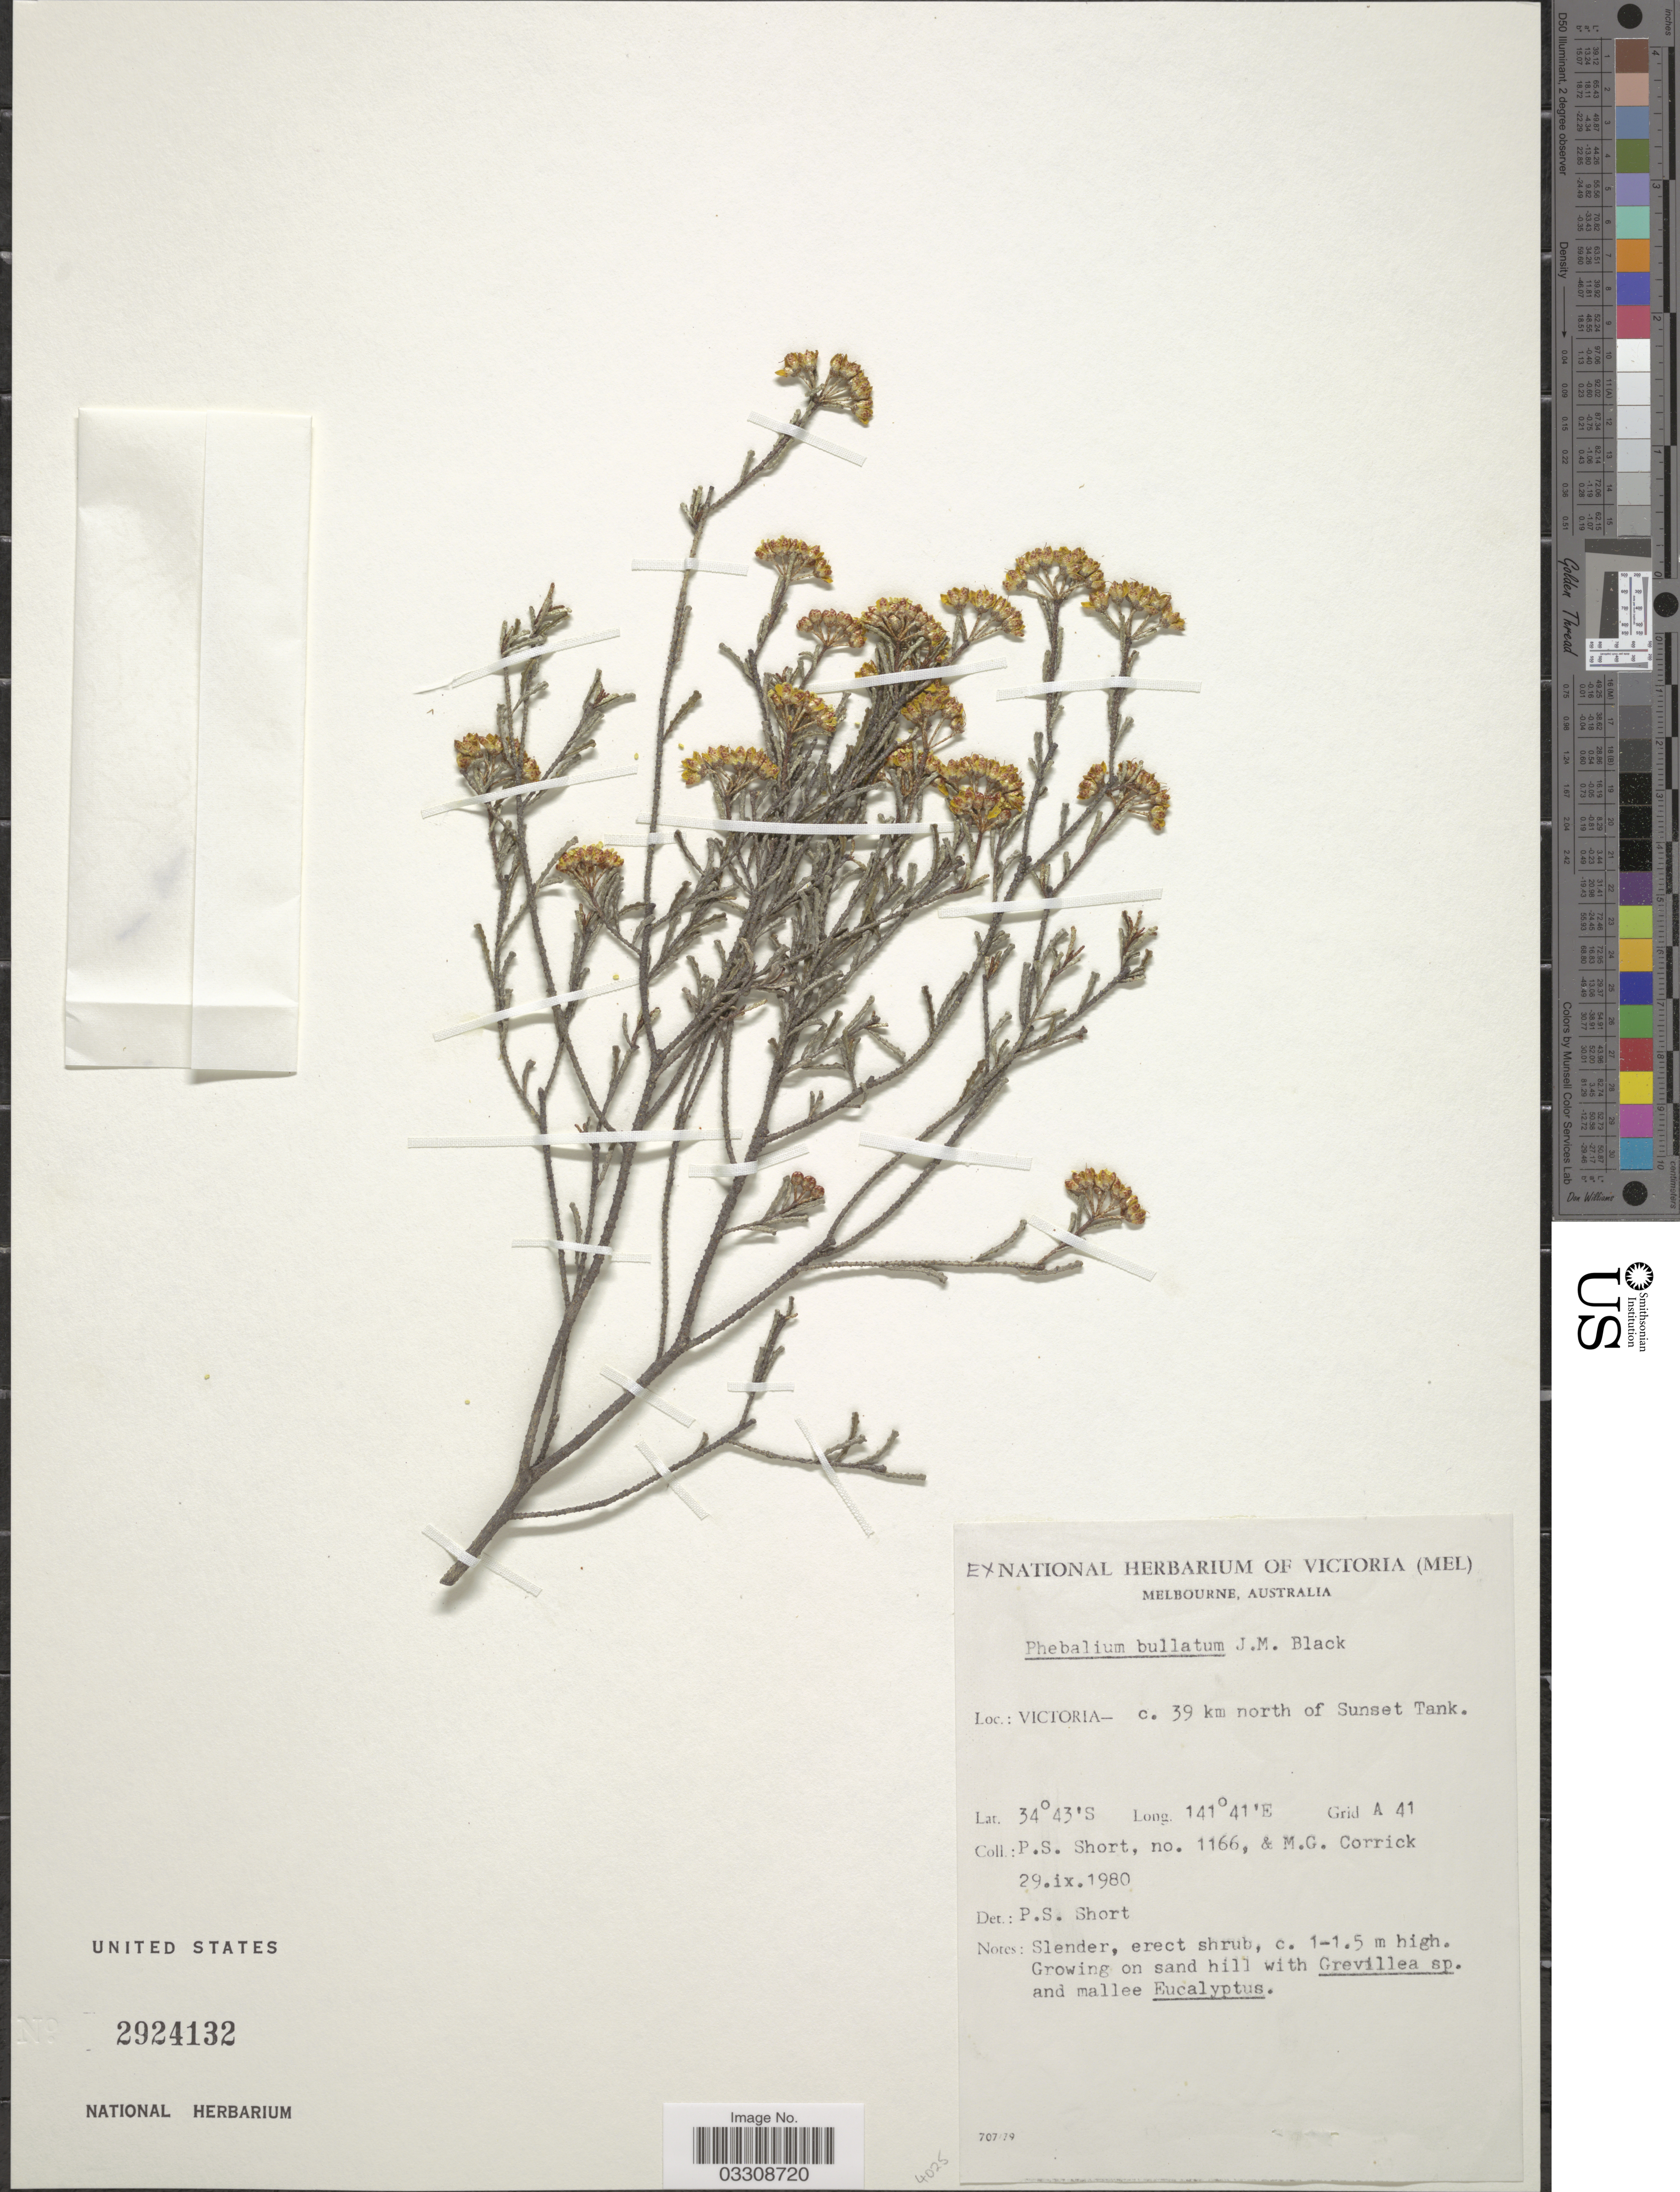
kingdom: Plantae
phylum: Tracheophyta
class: Magnoliopsida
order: Sapindales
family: Rutaceae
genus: Phebalium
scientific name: Phebalium bullatum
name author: J.M. Black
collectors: P. Short & M. Corrick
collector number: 1166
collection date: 1980-09-29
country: Australia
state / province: Victoria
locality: Victoria - c. 39 km north of Sunset Tank, Grid A41.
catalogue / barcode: US 2924132